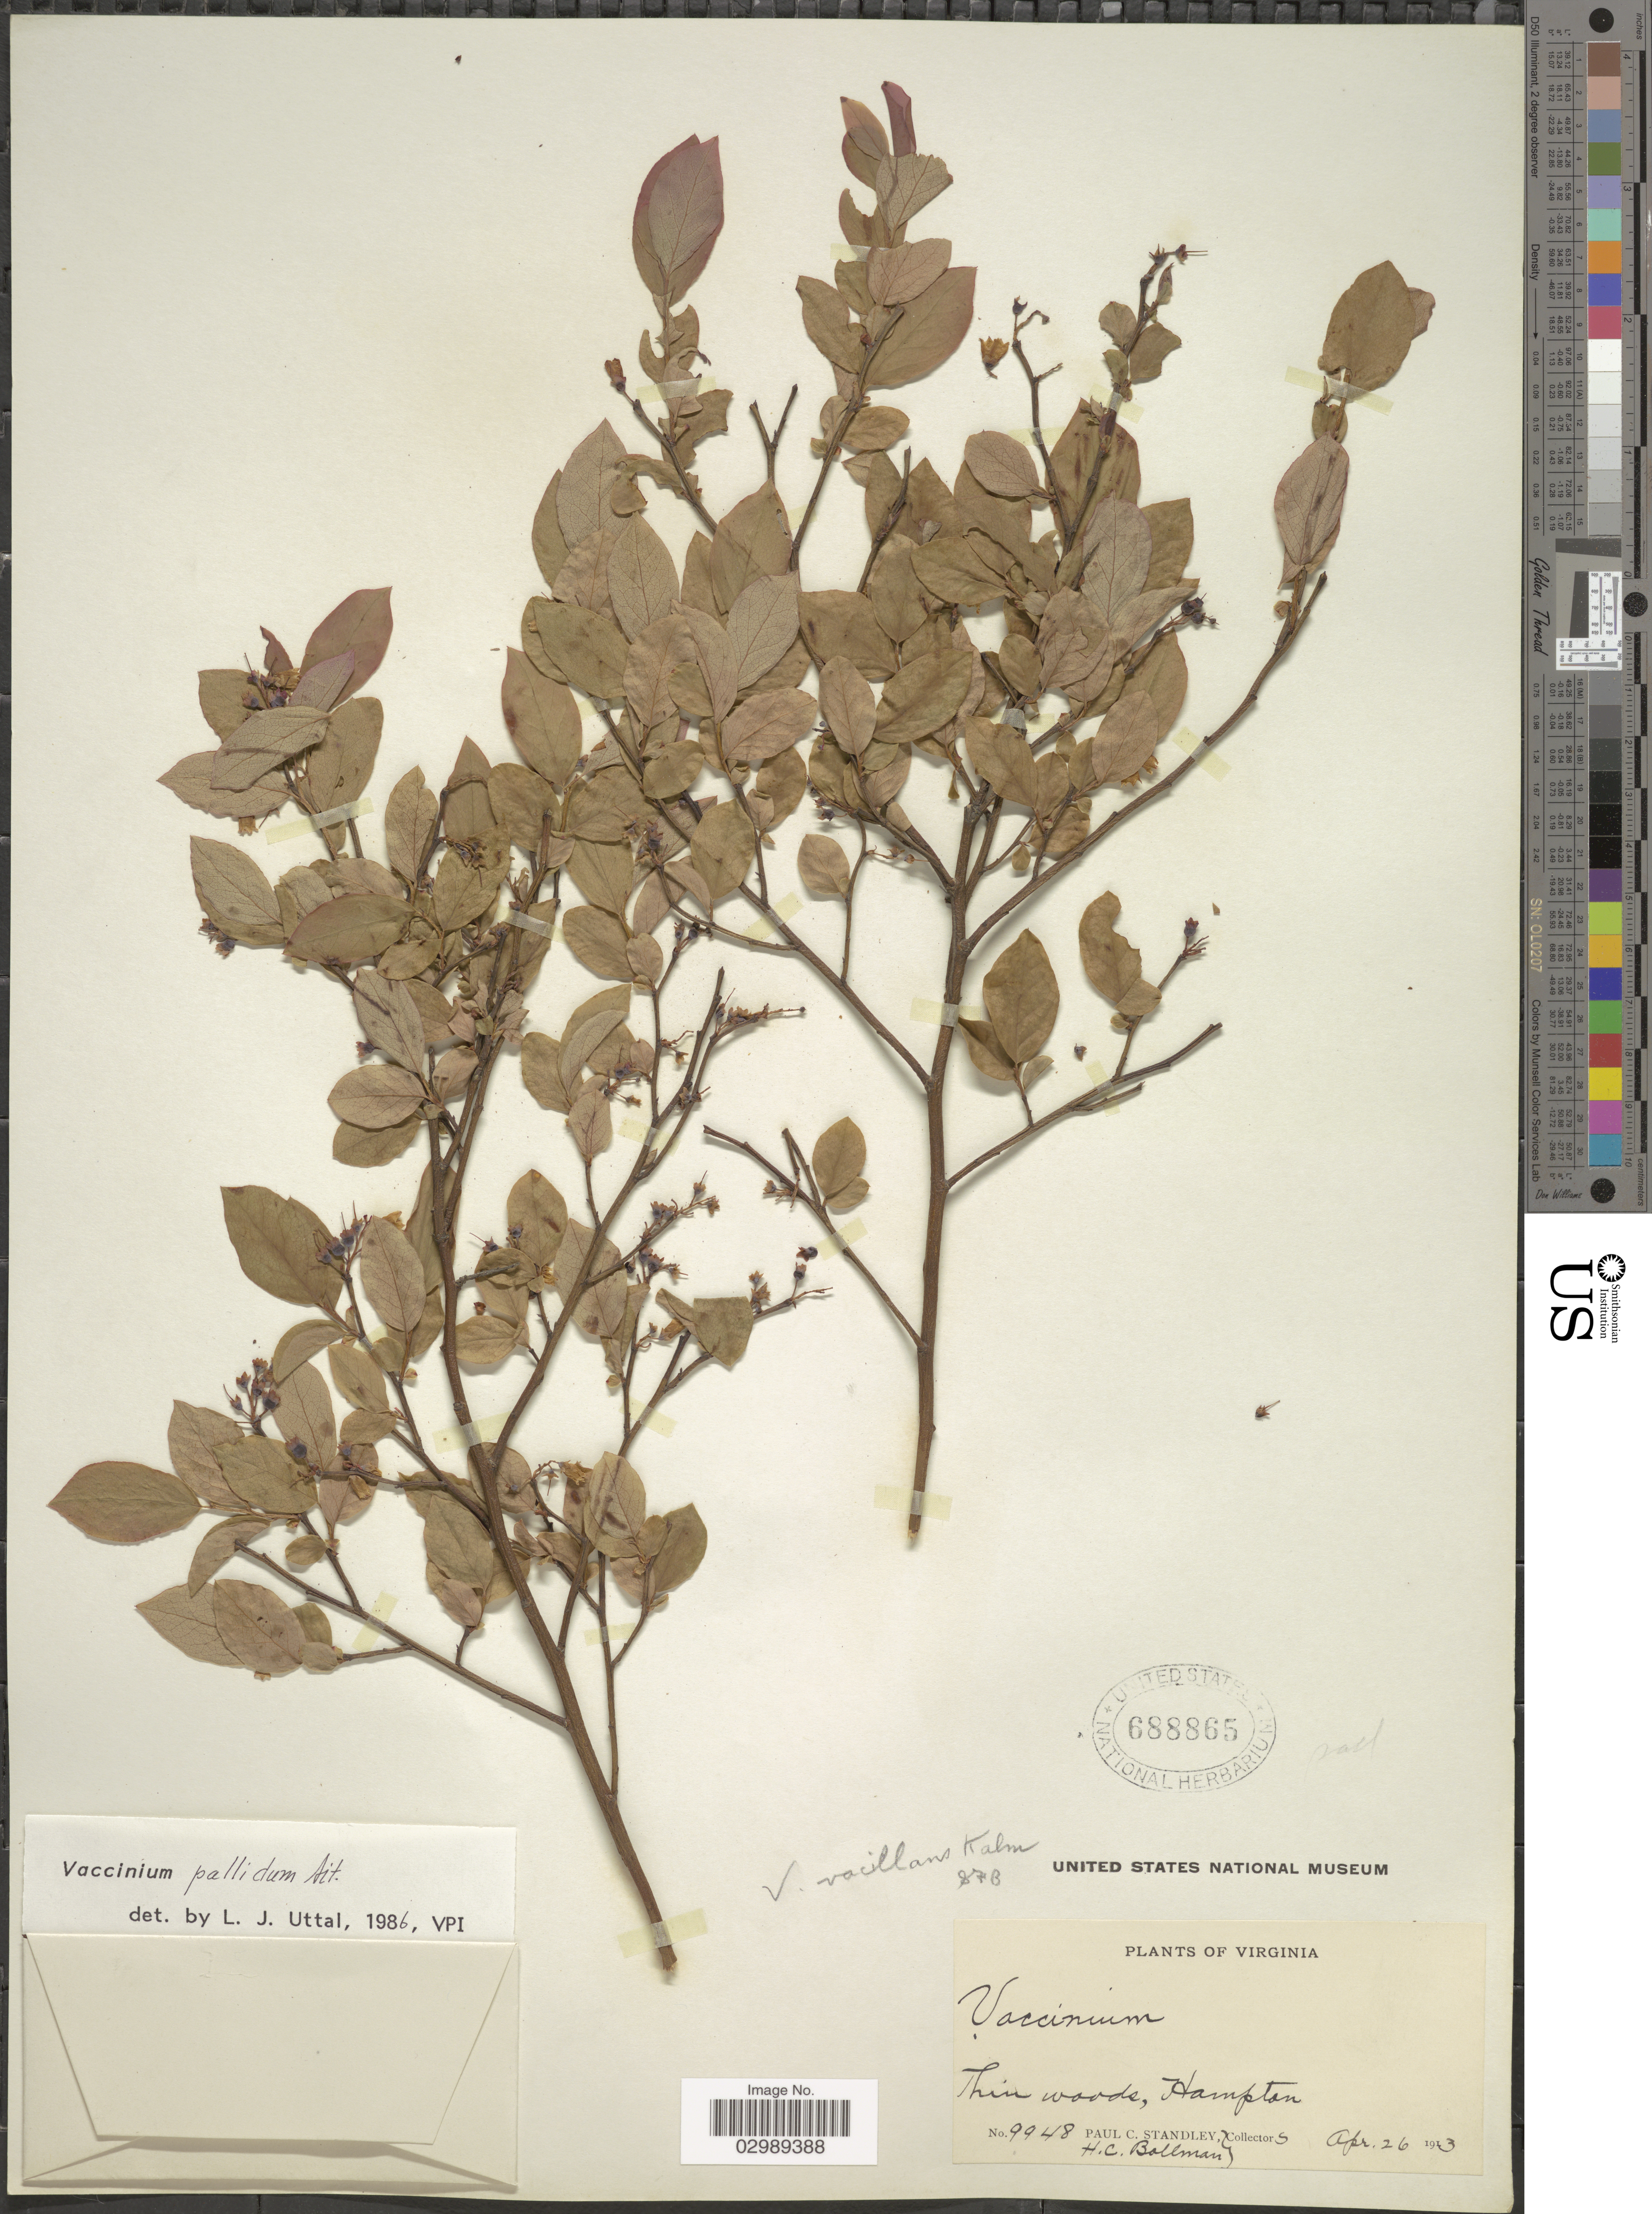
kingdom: Plantae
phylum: Tracheophyta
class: Magnoliopsida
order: Ericales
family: Ericaceae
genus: Vaccinium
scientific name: Vaccinium pallidum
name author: Aiton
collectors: P. C. Standley & H. C. Bollman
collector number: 9948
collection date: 1913-04-26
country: United States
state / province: Virginia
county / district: City of Hampton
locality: Hampton.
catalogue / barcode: US 688865